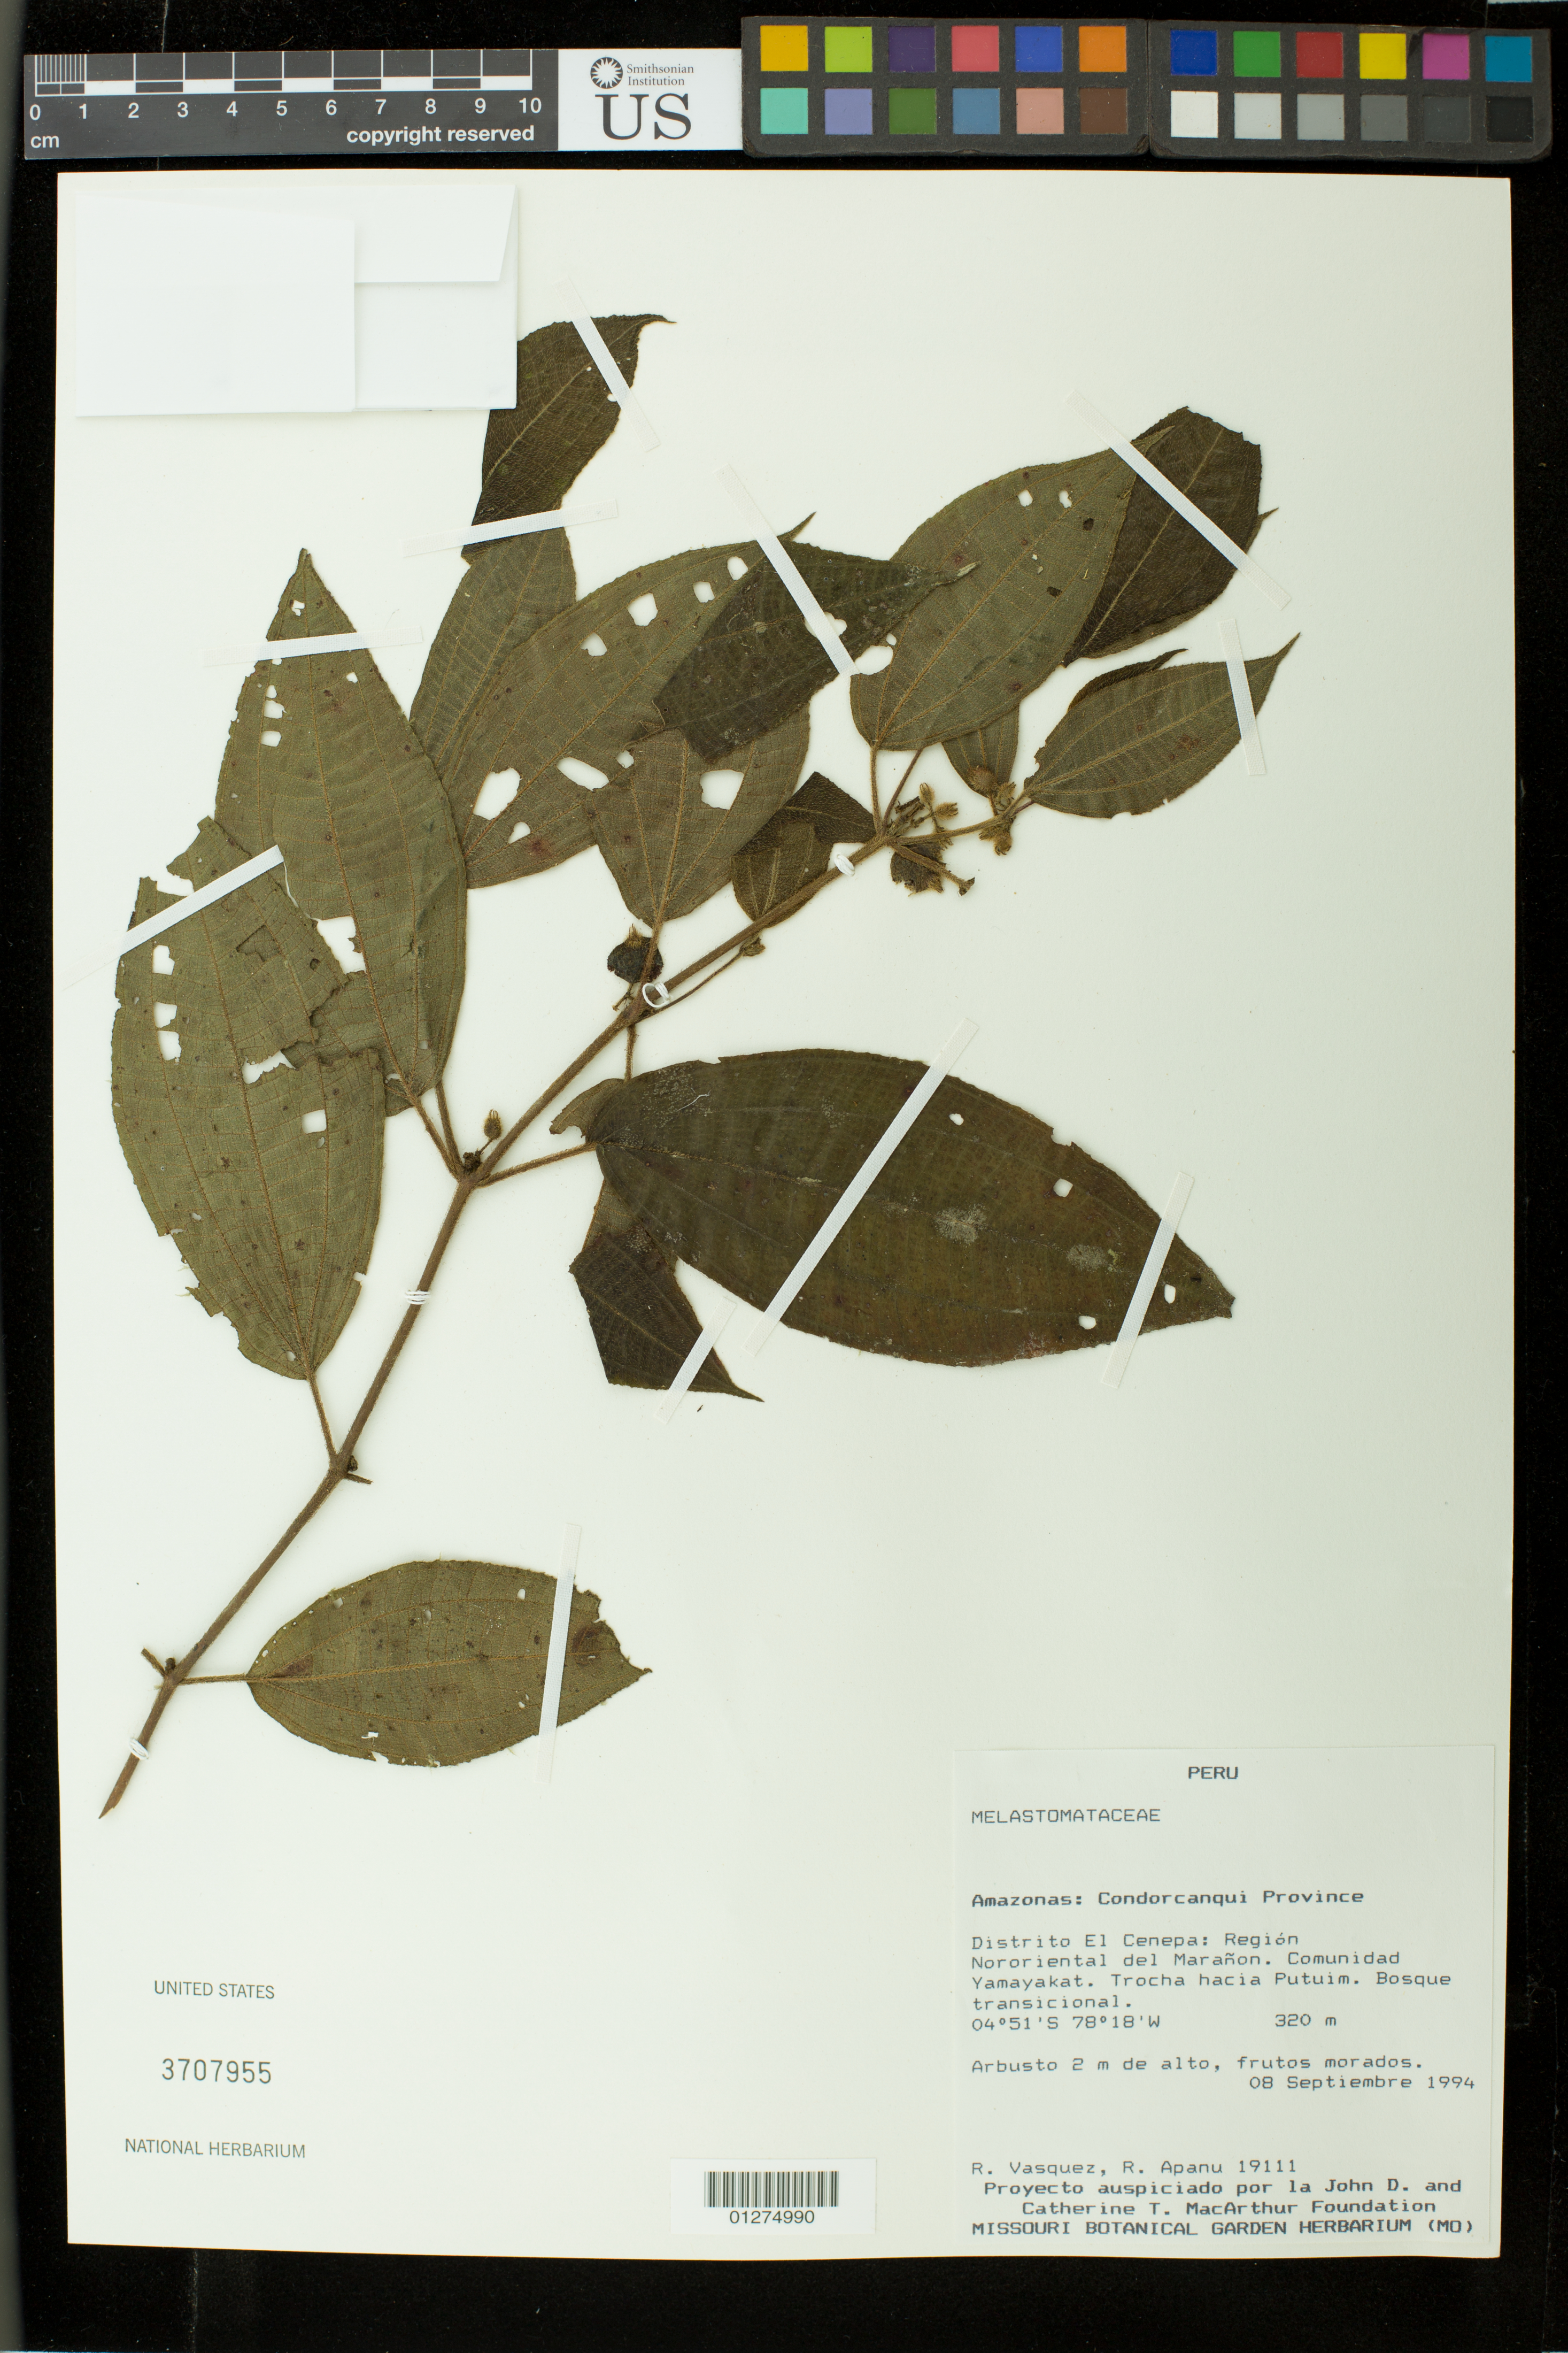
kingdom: Plantae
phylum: Tracheophyta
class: Magnoliopsida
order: Myrtales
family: Melastomataceae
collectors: R. Vasquez & R. Apanu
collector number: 19111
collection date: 1994-09-08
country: Peru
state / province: Amazonas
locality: Condorcanqui Province, Distrito El Cenepa, Región Nororiental del Marañon, Comunidad Yamayakat, Trocha hacia Putuim.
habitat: bosque transicional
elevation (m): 320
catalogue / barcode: US 3707955